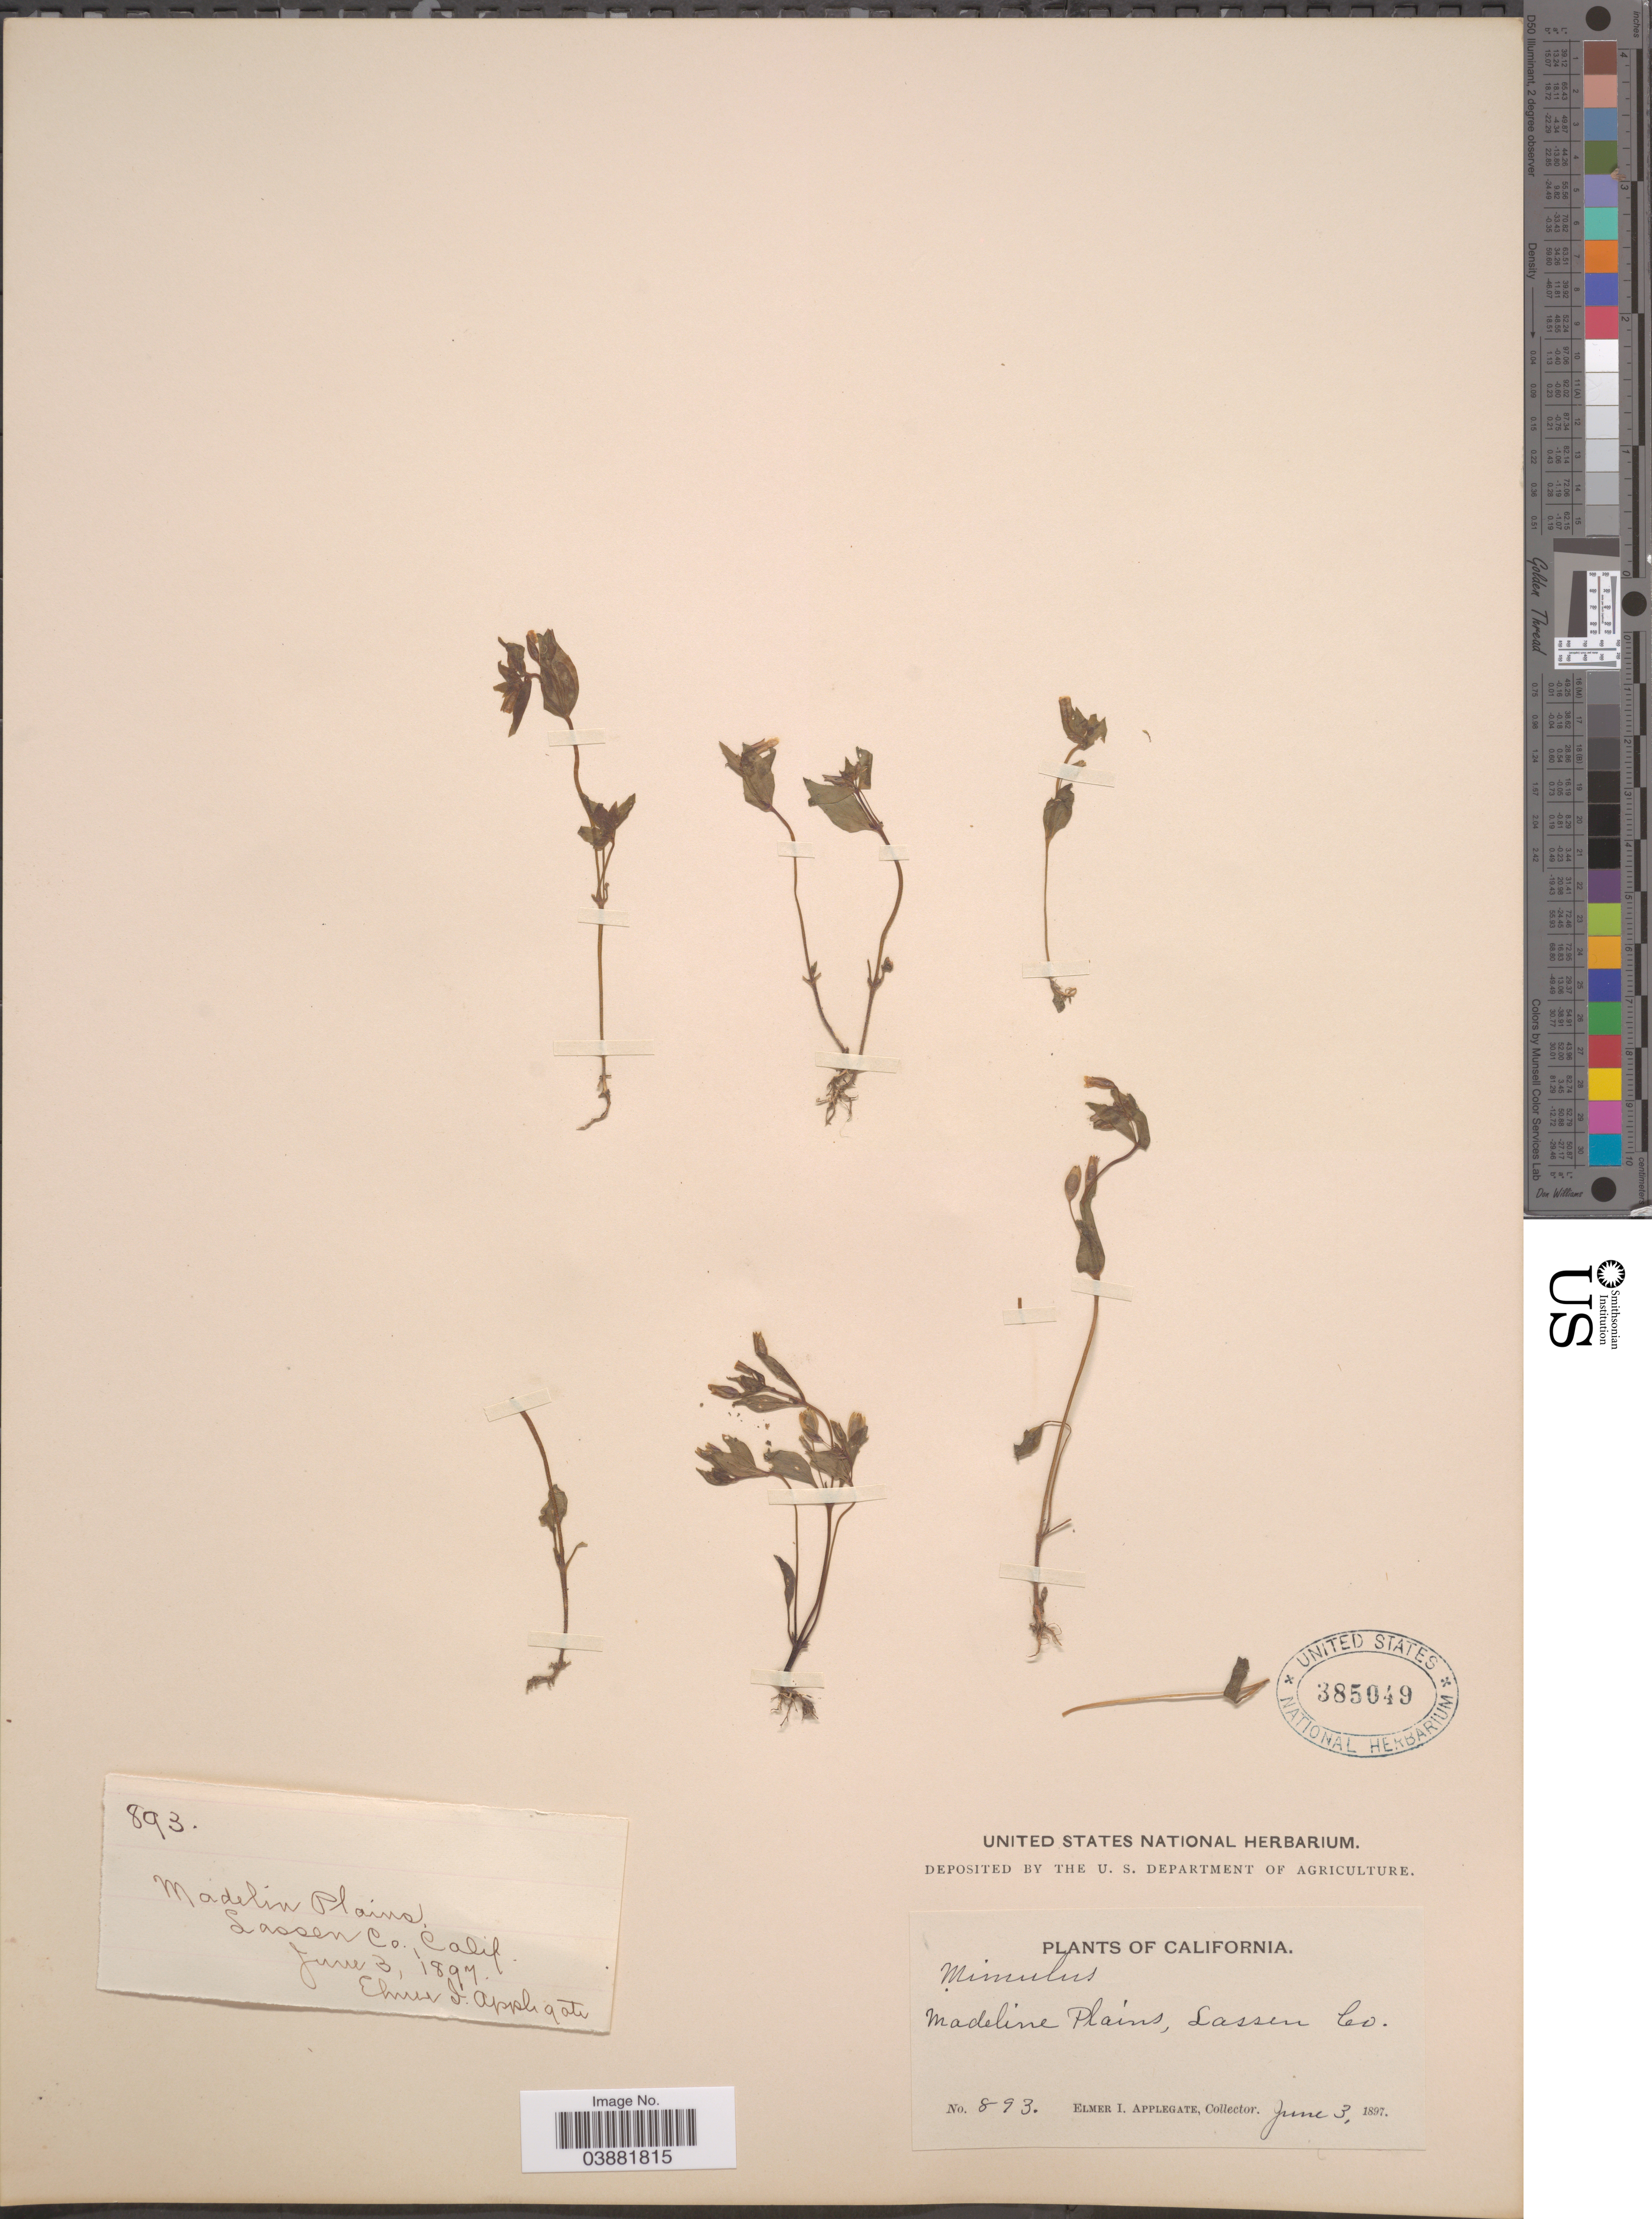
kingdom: Plantae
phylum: Tracheophyta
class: Magnoliopsida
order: Lamiales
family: Phrymaceae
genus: Mimulus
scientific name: Mimulus inconspicuus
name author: A. Gray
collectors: E. I. Applegate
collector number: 893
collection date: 1897-06-03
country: United States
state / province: California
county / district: Lassen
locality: Madeline Plains, Lassen Co.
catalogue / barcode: US 385049